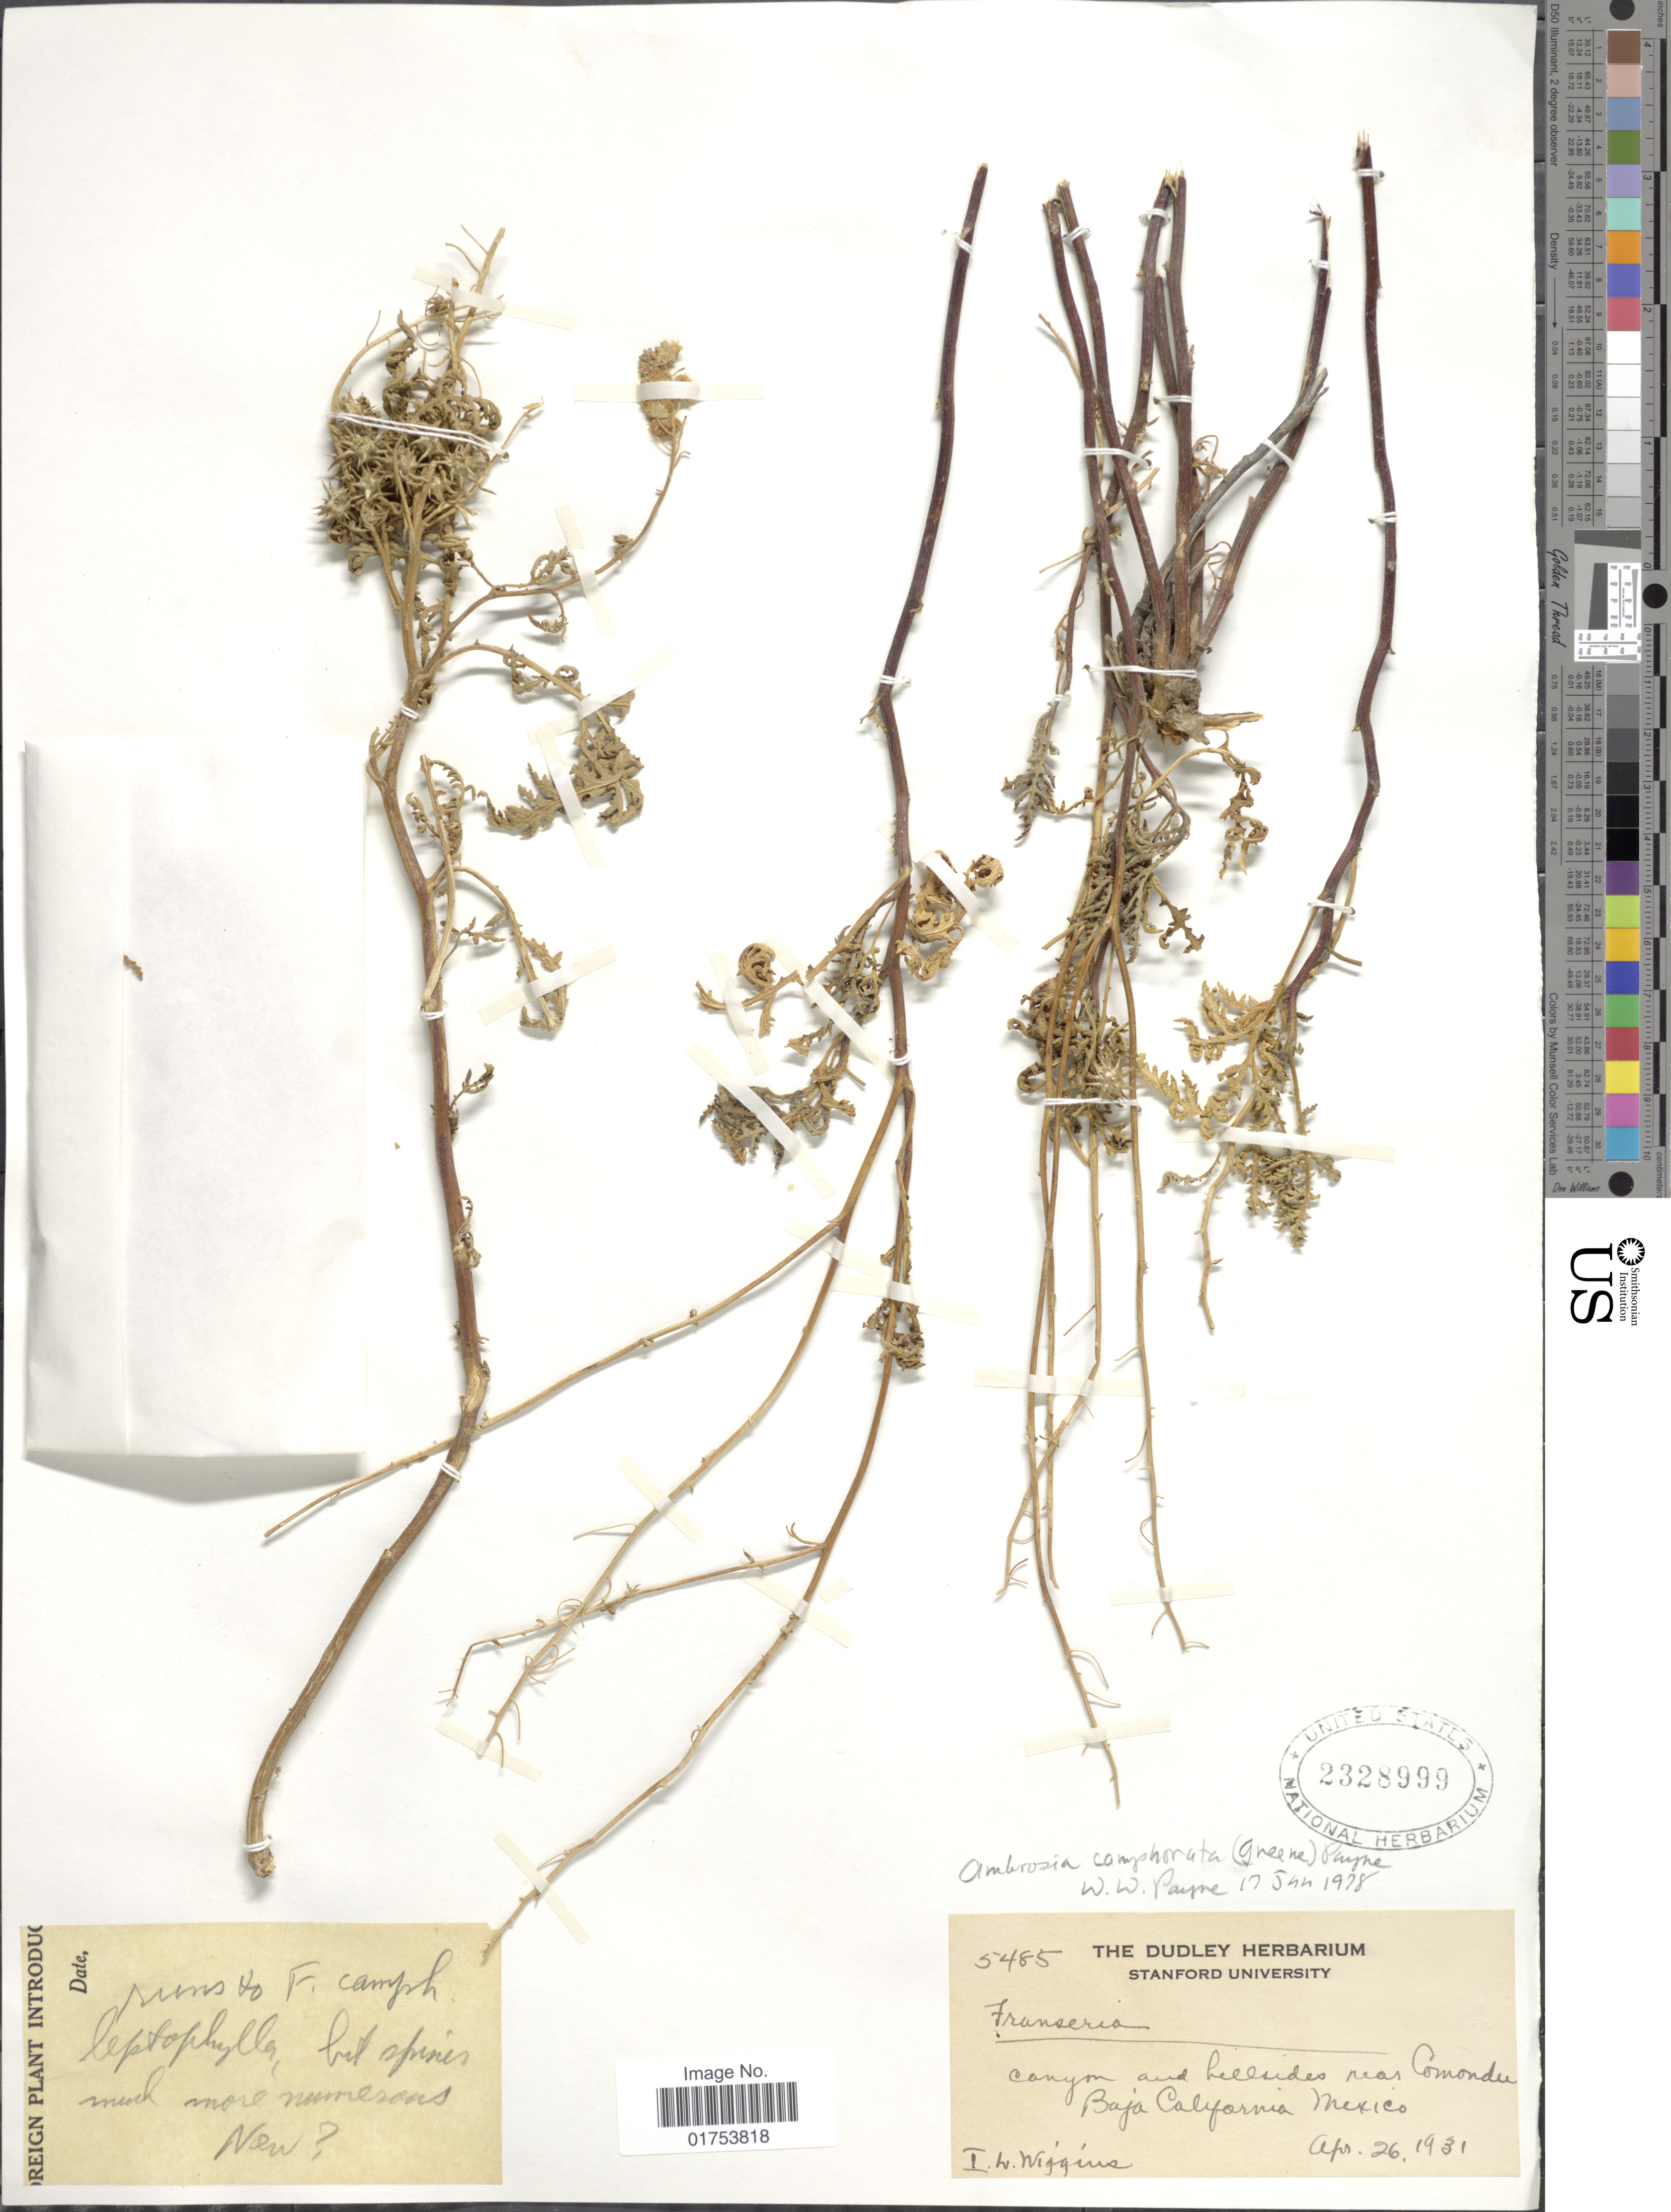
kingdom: Plantae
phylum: Tracheophyta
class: Magnoliopsida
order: Asterales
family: Asteraceae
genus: Ambrosia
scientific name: Ambrosia camphorata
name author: (Greene) W.W.Payne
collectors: I. L. Wiggins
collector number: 5485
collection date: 1931-04-26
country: Mexico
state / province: Baja California Sur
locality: Canyon and hillsides near Comondu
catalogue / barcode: US 2328999